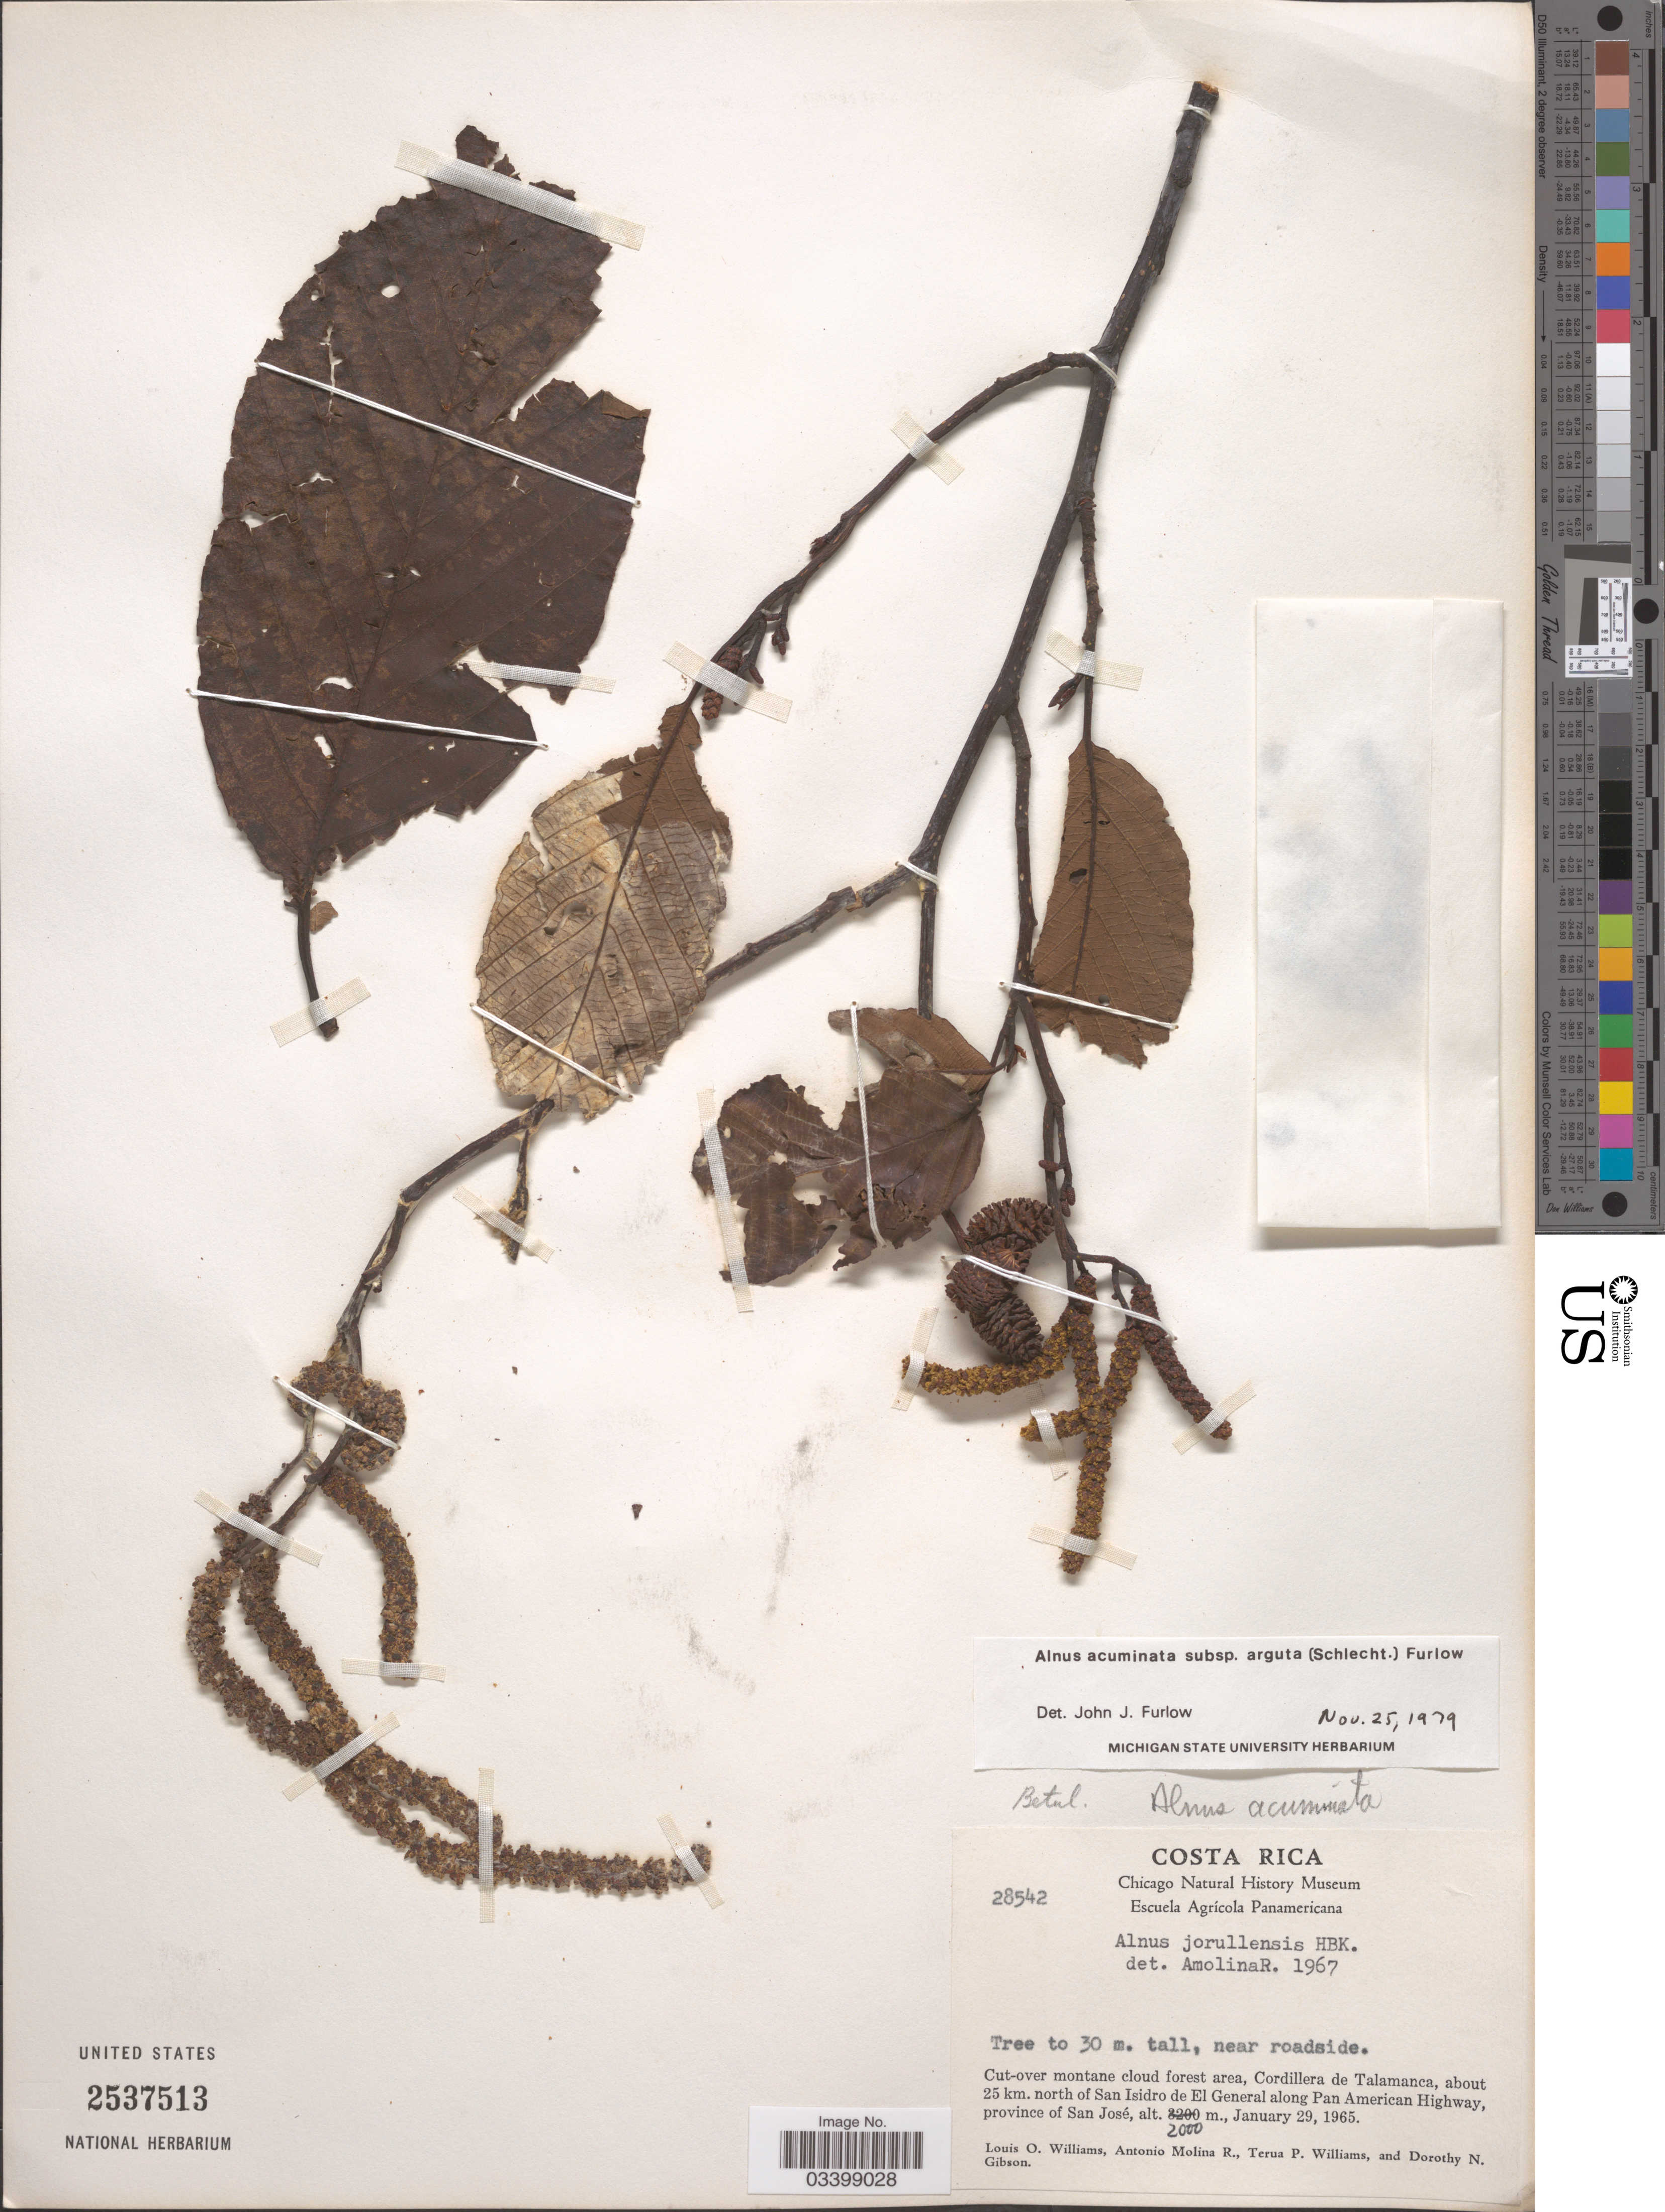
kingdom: Plantae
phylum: Tracheophyta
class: Magnoliopsida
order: Fagales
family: Betulaceae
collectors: L. O. Williams, A. Molina R., T. Williams & D. N. Gibson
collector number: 28542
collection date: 1965-01-29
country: Costa Rica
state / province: San José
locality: Cordillera de Talamanca, about 25 km. north of San Isidiro de El General along Pan American Highway, province of San José.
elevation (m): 2000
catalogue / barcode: US 2537513